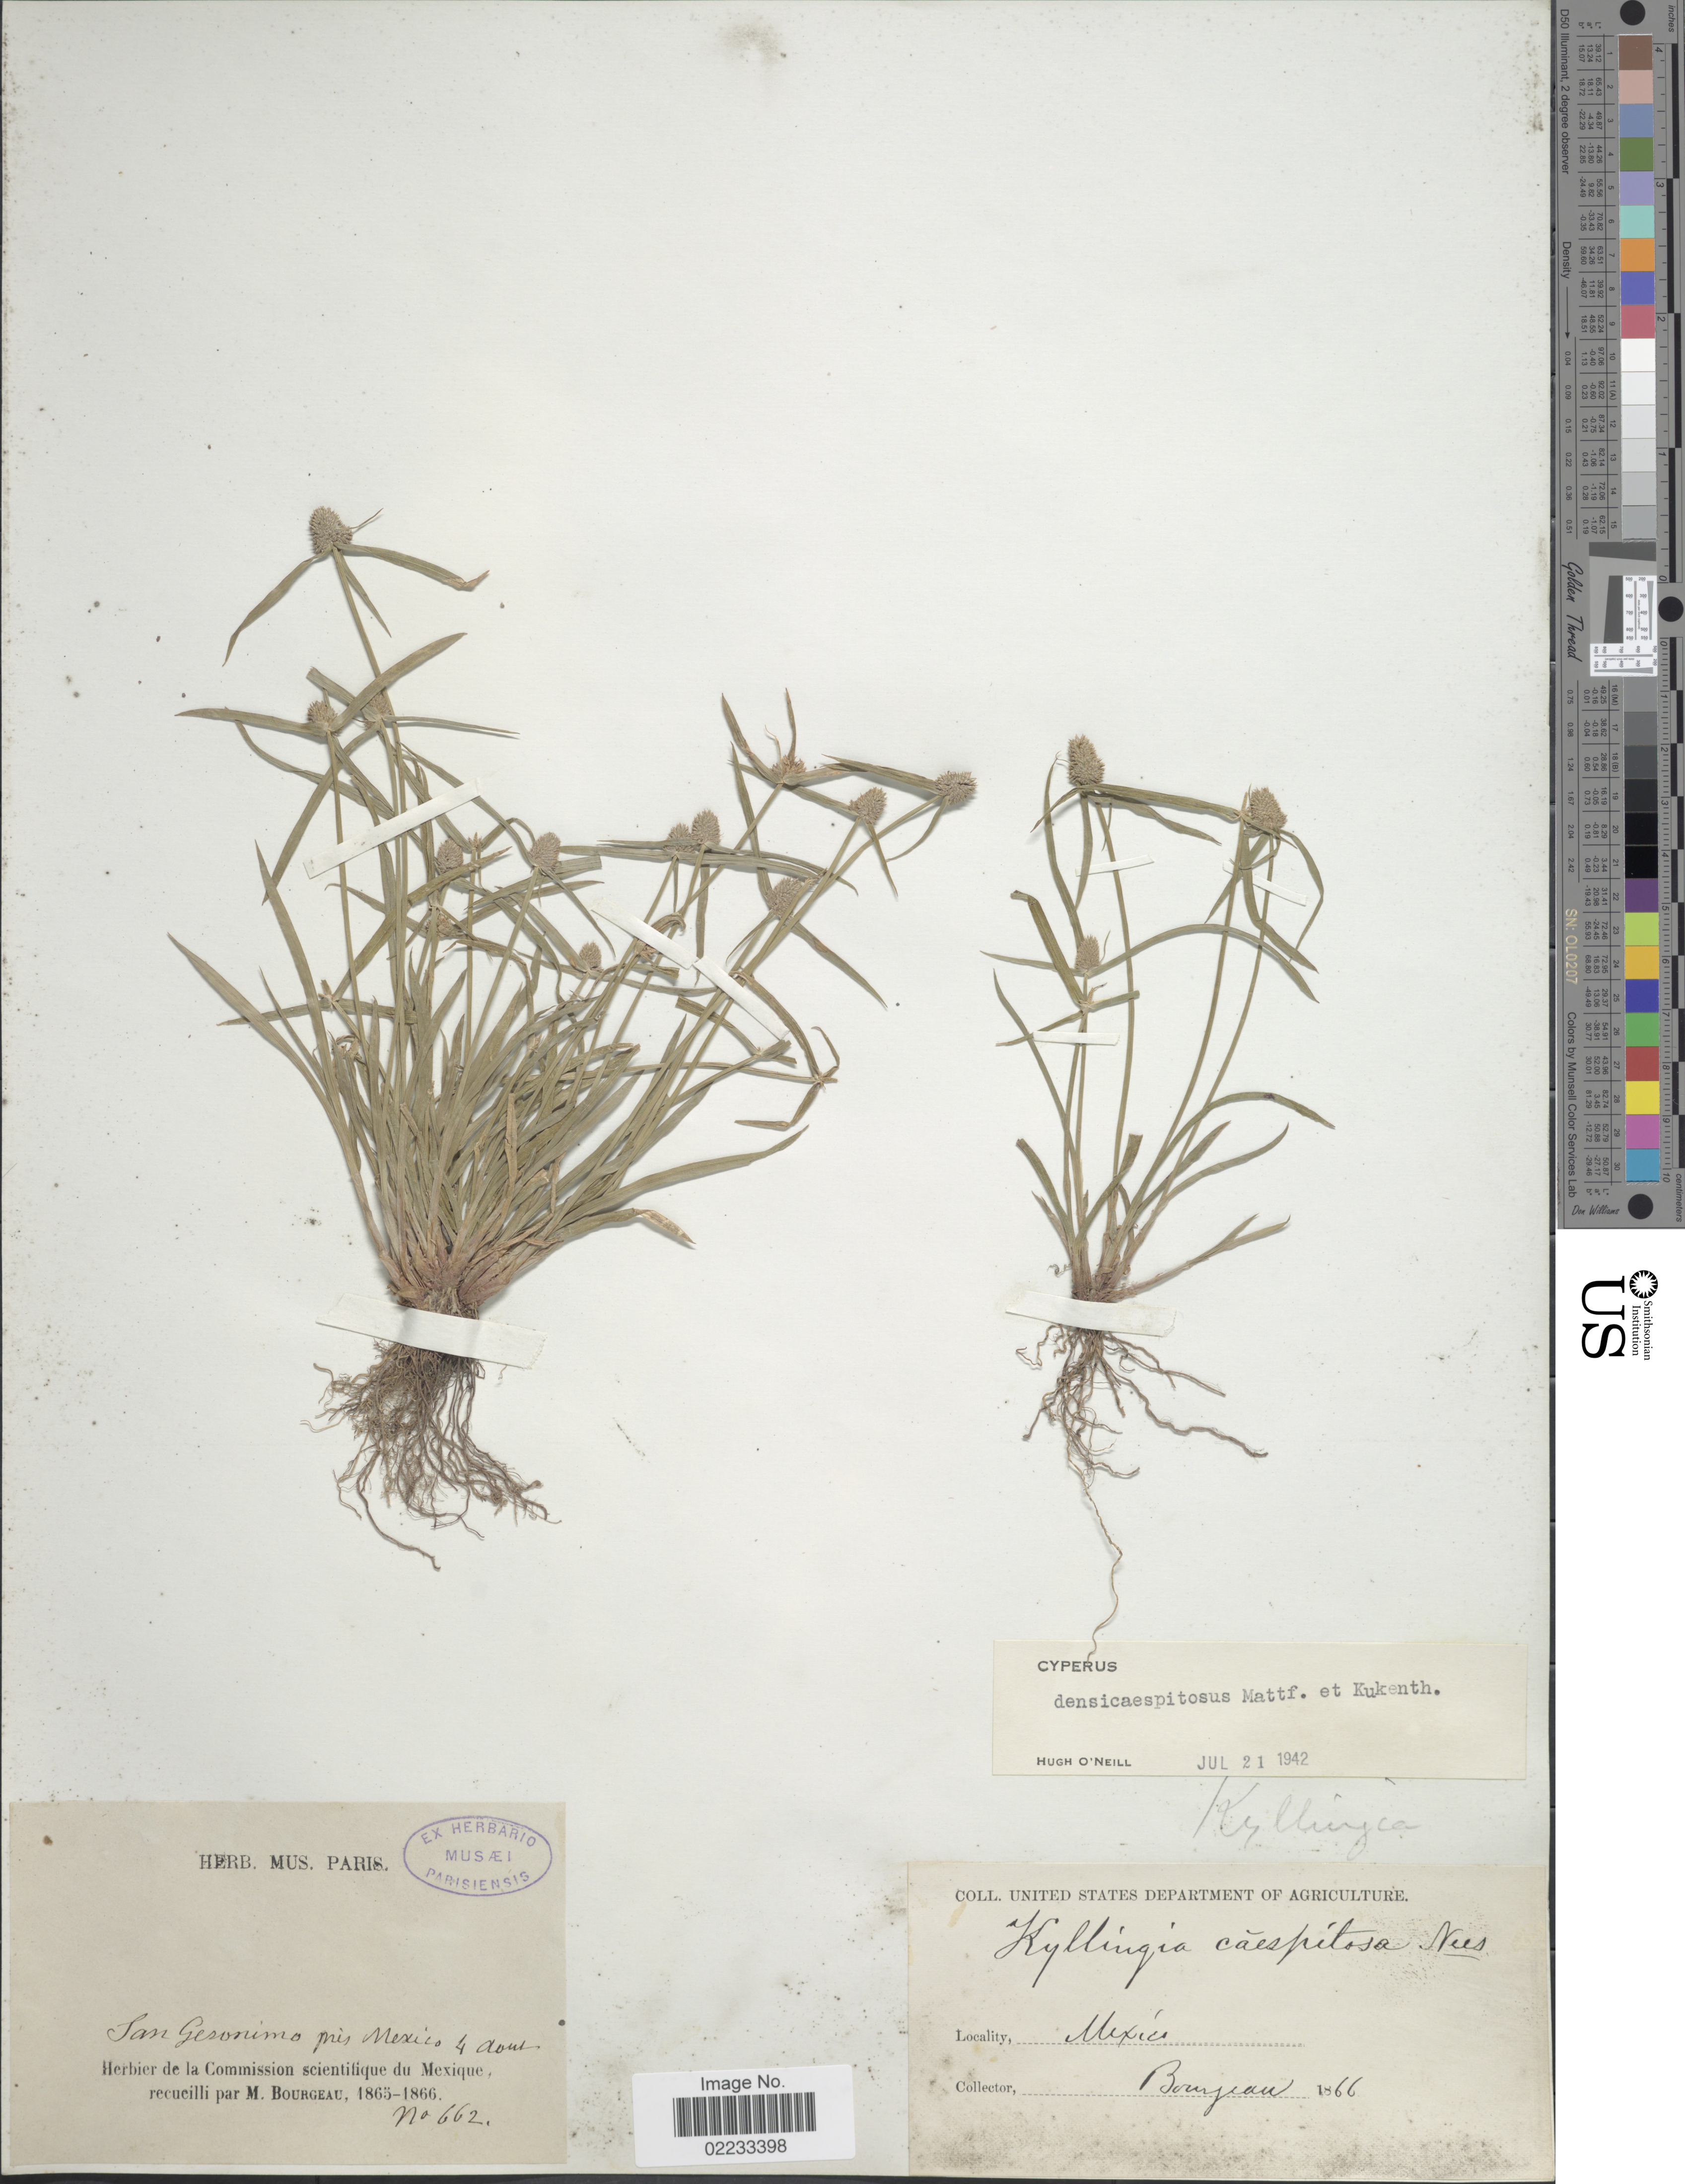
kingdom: Plantae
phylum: Tracheophyta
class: Liliopsida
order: Poales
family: Cyperaceae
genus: Cyperus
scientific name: Cyperus hortensis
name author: (Salzm. ex Steud.) Dorr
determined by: Strong, Mark T., (BOT), Smithsonian Institution - National Museum of Natural History (UNITED STATES)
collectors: M. Bourgeau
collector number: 662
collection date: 1865-08-04/1866-08-04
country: Mexico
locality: San Gesonimo pres Mexico